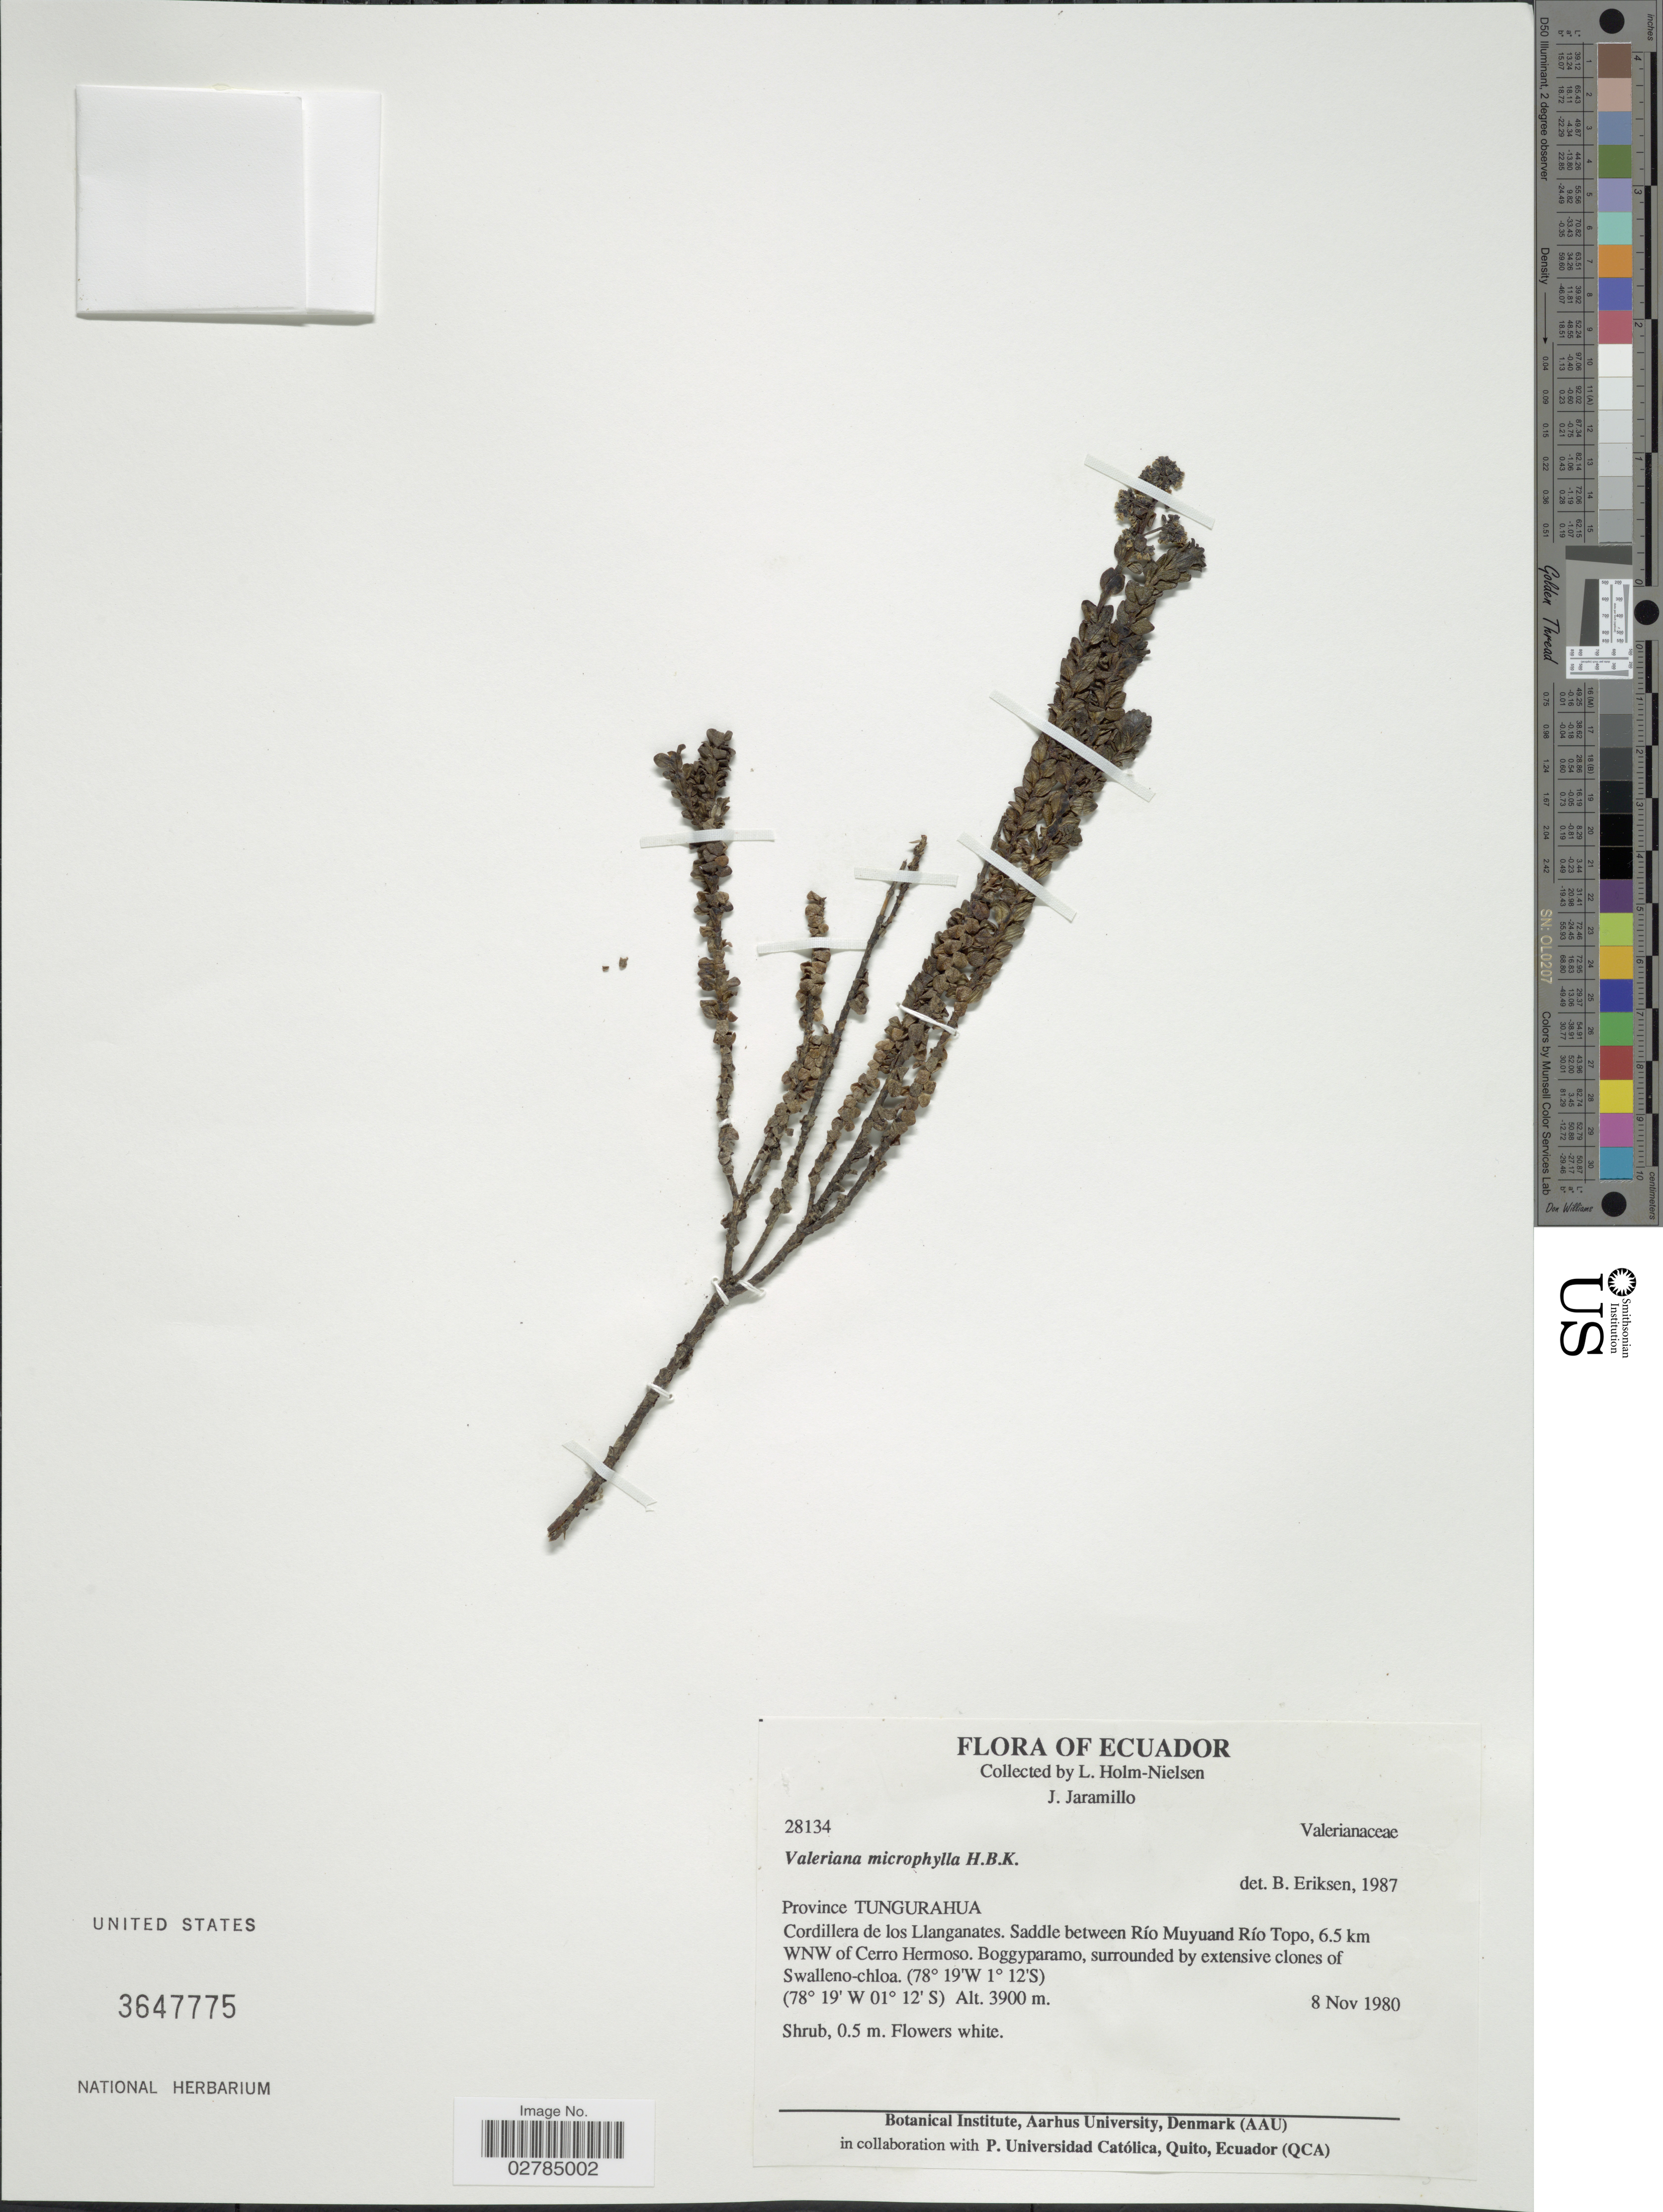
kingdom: Plantae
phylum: Tracheophyta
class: Magnoliopsida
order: Dipsacales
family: Caprifoliaceae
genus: Valeriana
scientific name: Valeriana microphylla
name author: Kunth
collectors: L. Holm-Nielsen & J. Jaramillo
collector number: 28134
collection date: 1980-11-08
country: Ecuador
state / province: Tungurahua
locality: Cordillera de los Llanganates, Saddle between Río Muyuand Río Topo, 6.5 km WNW of Cerro Hermoso.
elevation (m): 3900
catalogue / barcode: US 3647775